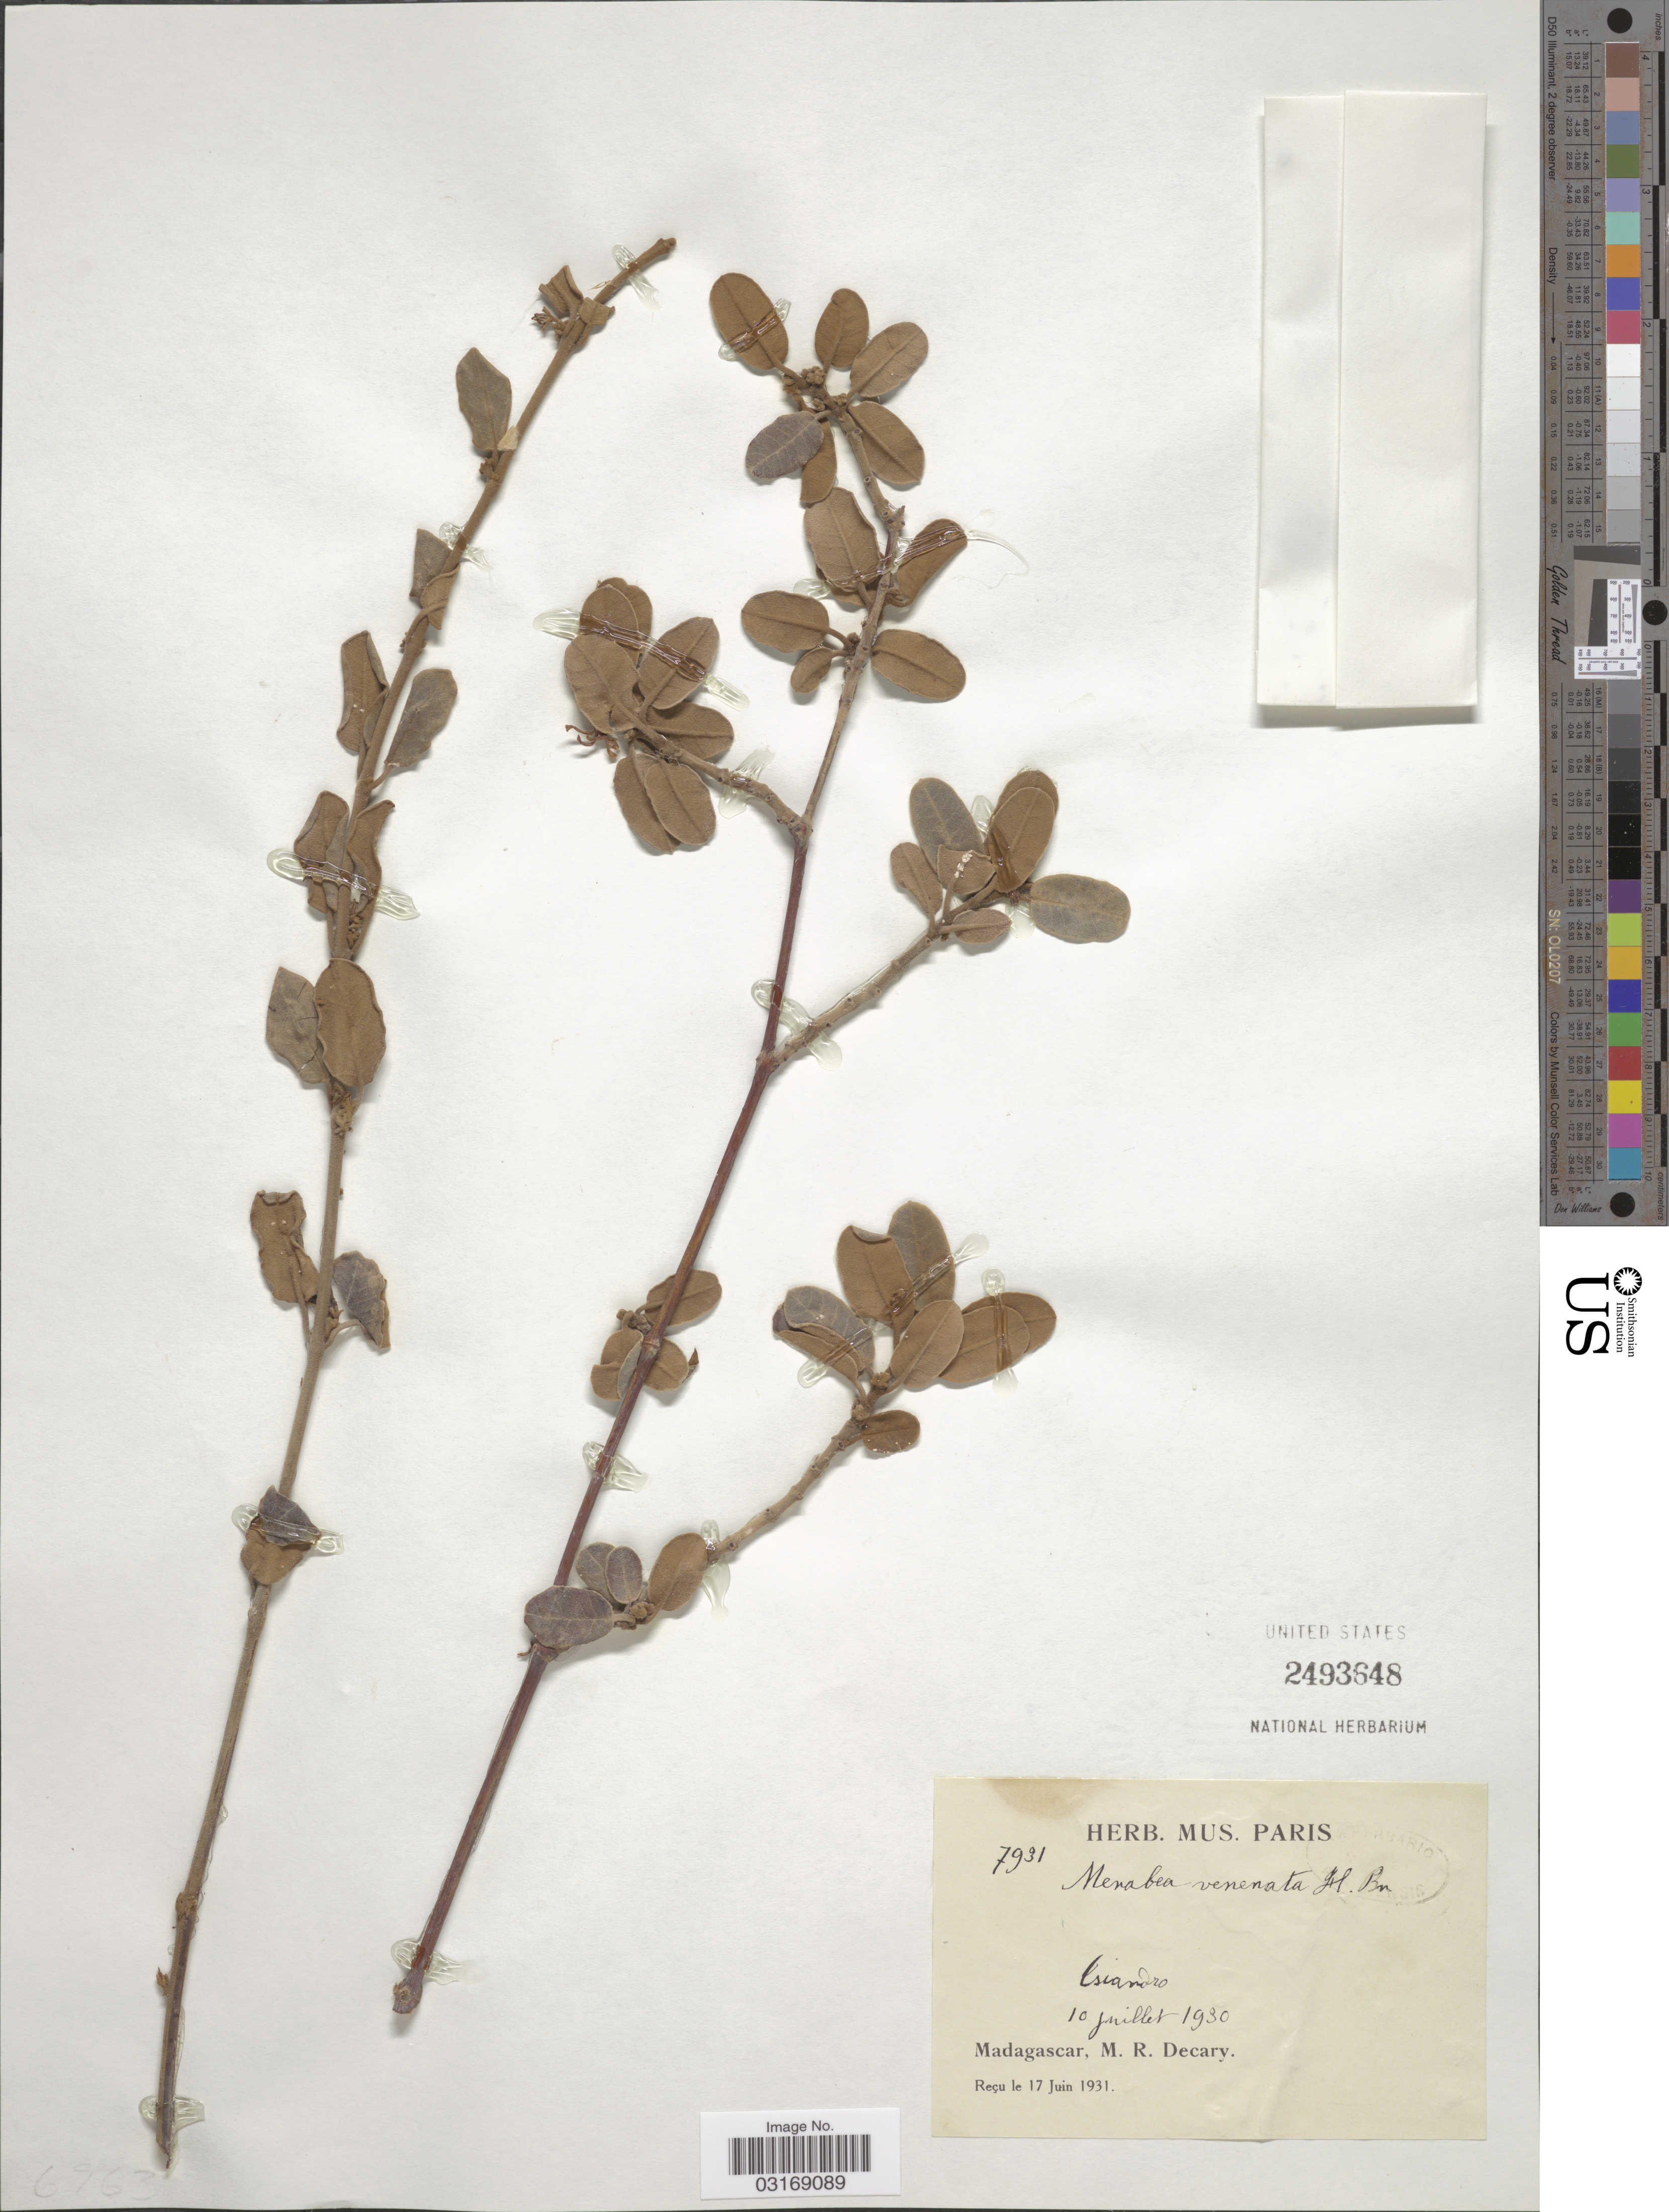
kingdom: Plantae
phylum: Tracheophyta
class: Magnoliopsida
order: Gentianales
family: Apocynaceae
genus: Menabea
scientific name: Menabea venenata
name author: Baill.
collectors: R. Decary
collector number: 7931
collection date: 1930-07-10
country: Madagascar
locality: Tsiandro.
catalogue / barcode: US 2493648